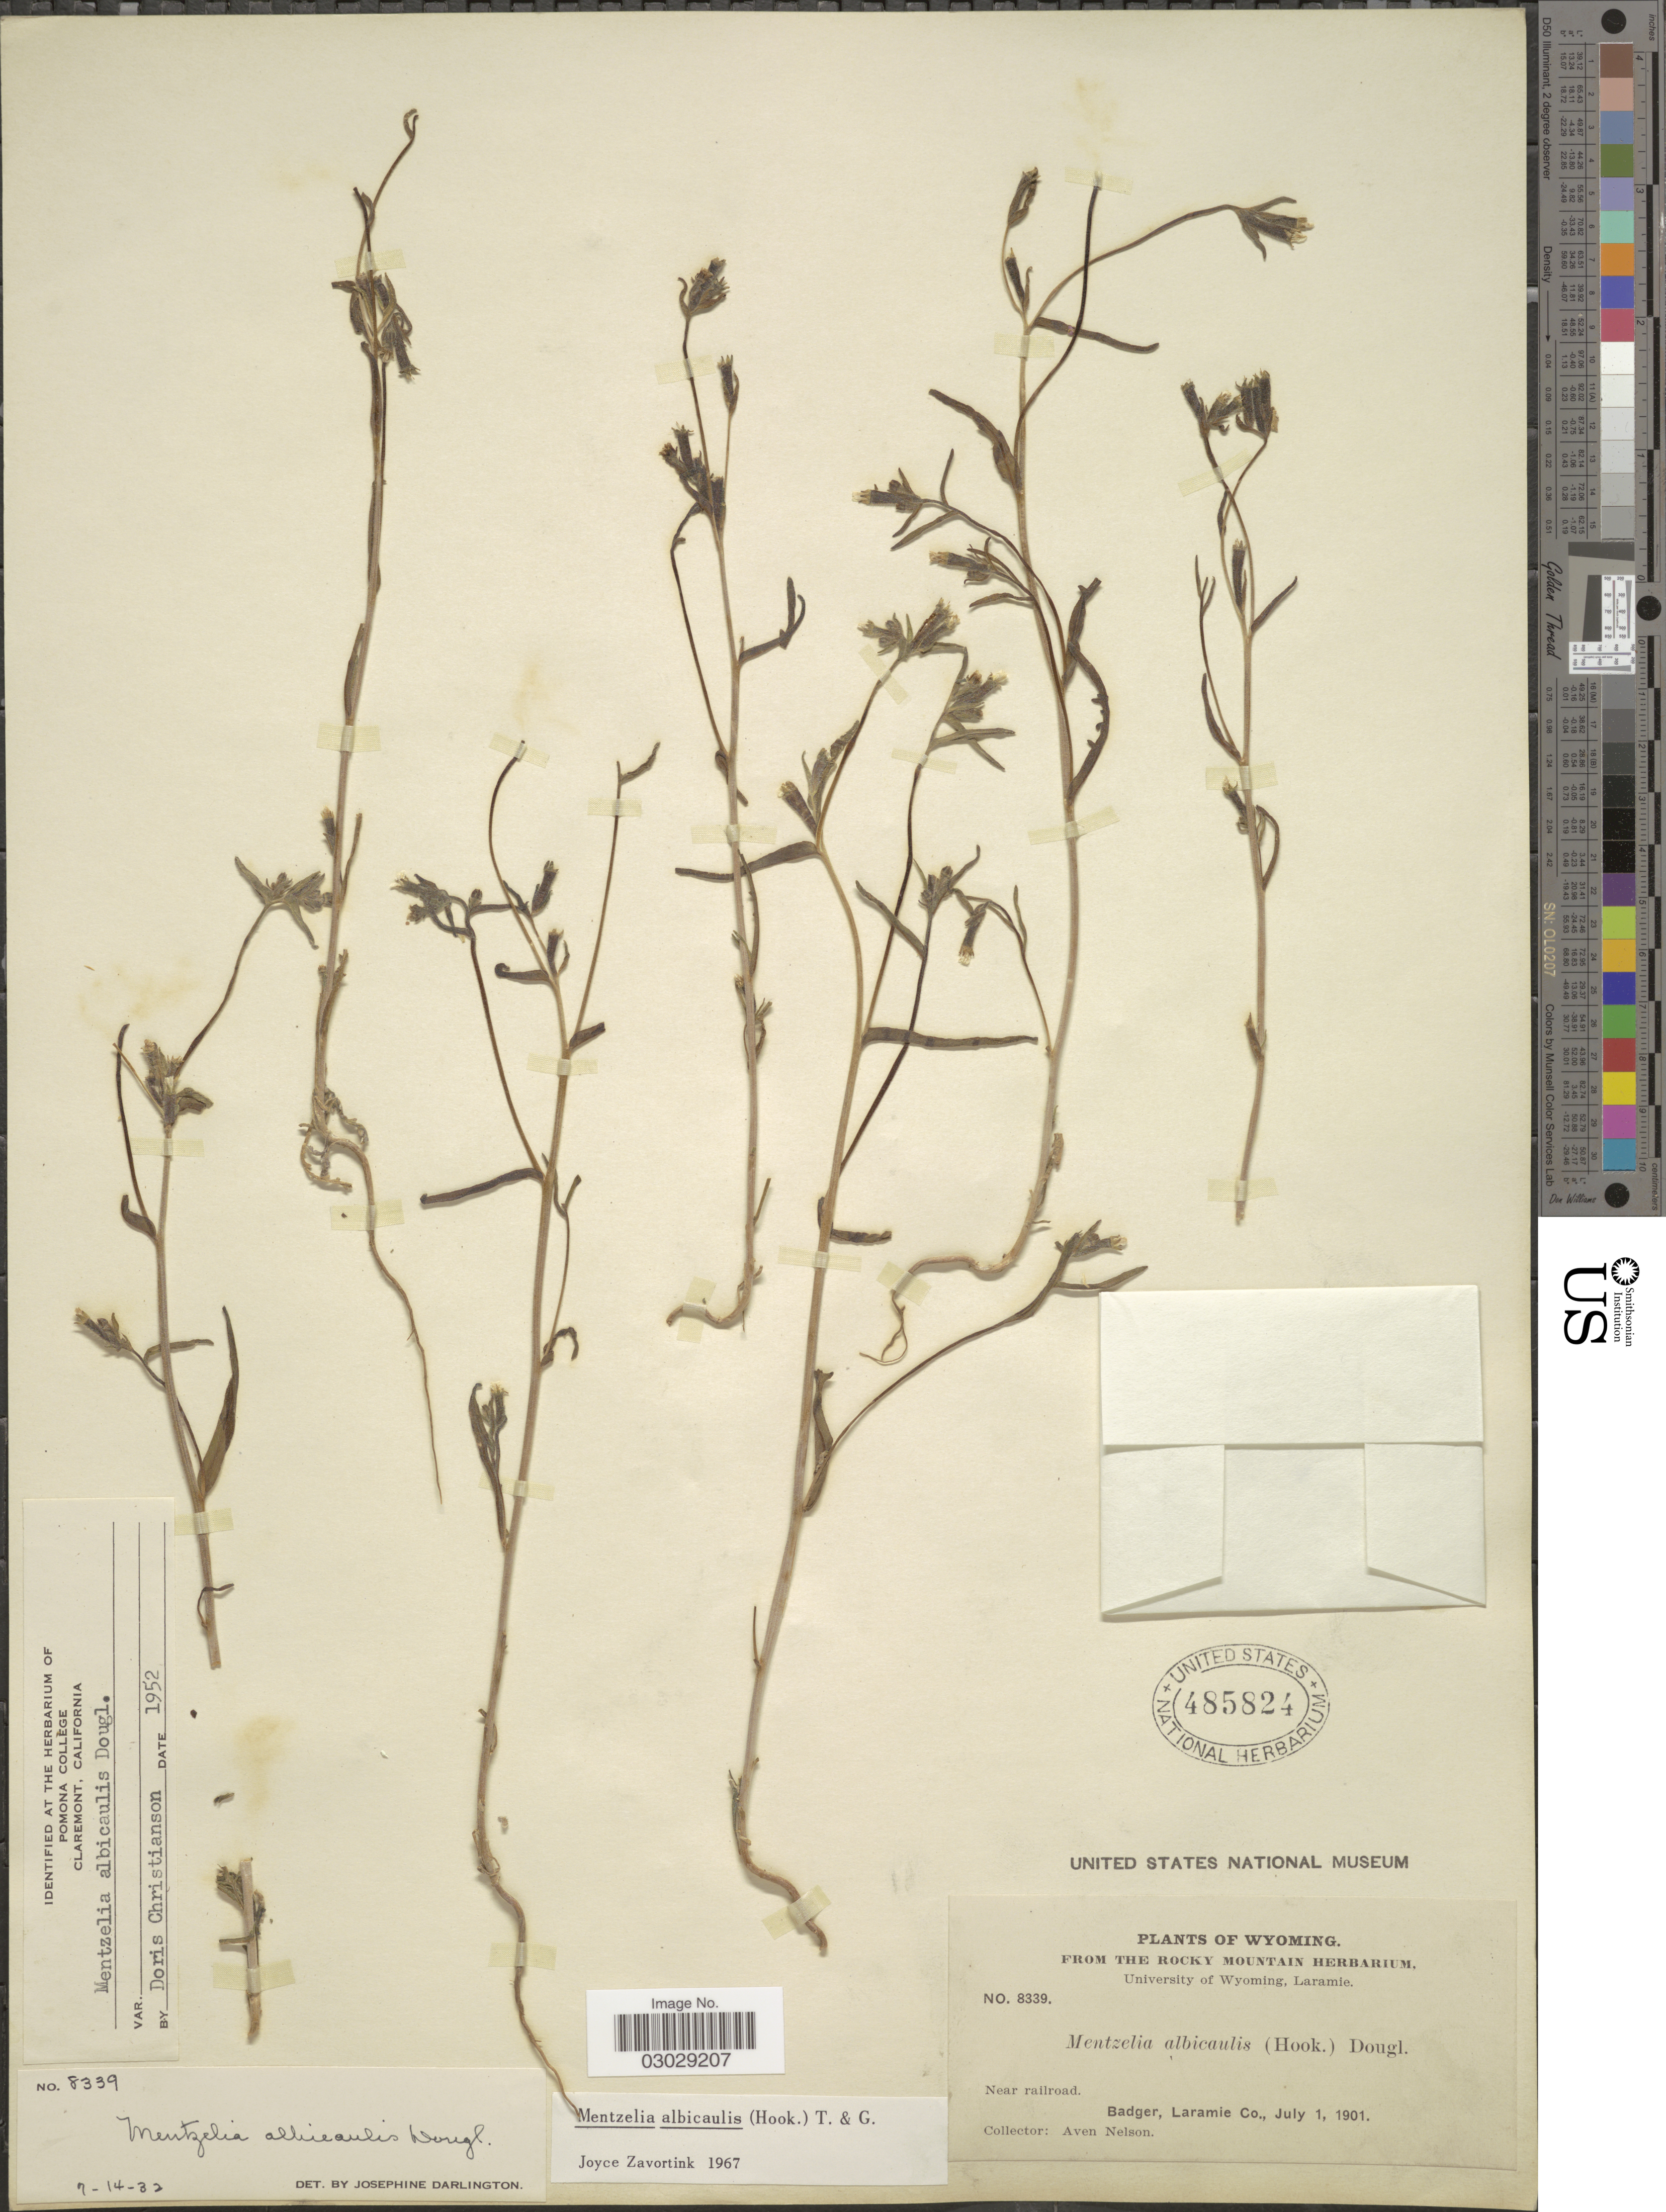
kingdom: Plantae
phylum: Tracheophyta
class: Magnoliopsida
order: Cornales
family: Loasaceae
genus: Mentzelia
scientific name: Mentzelia albicaulis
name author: (Douglas ex Hook.) Douglas ex Torr. & A. Gray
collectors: A. Nelson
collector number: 8339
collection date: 1901-07-01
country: United States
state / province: Wyoming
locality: Near railroad. Badger, Laramie Co.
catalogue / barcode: US 485824